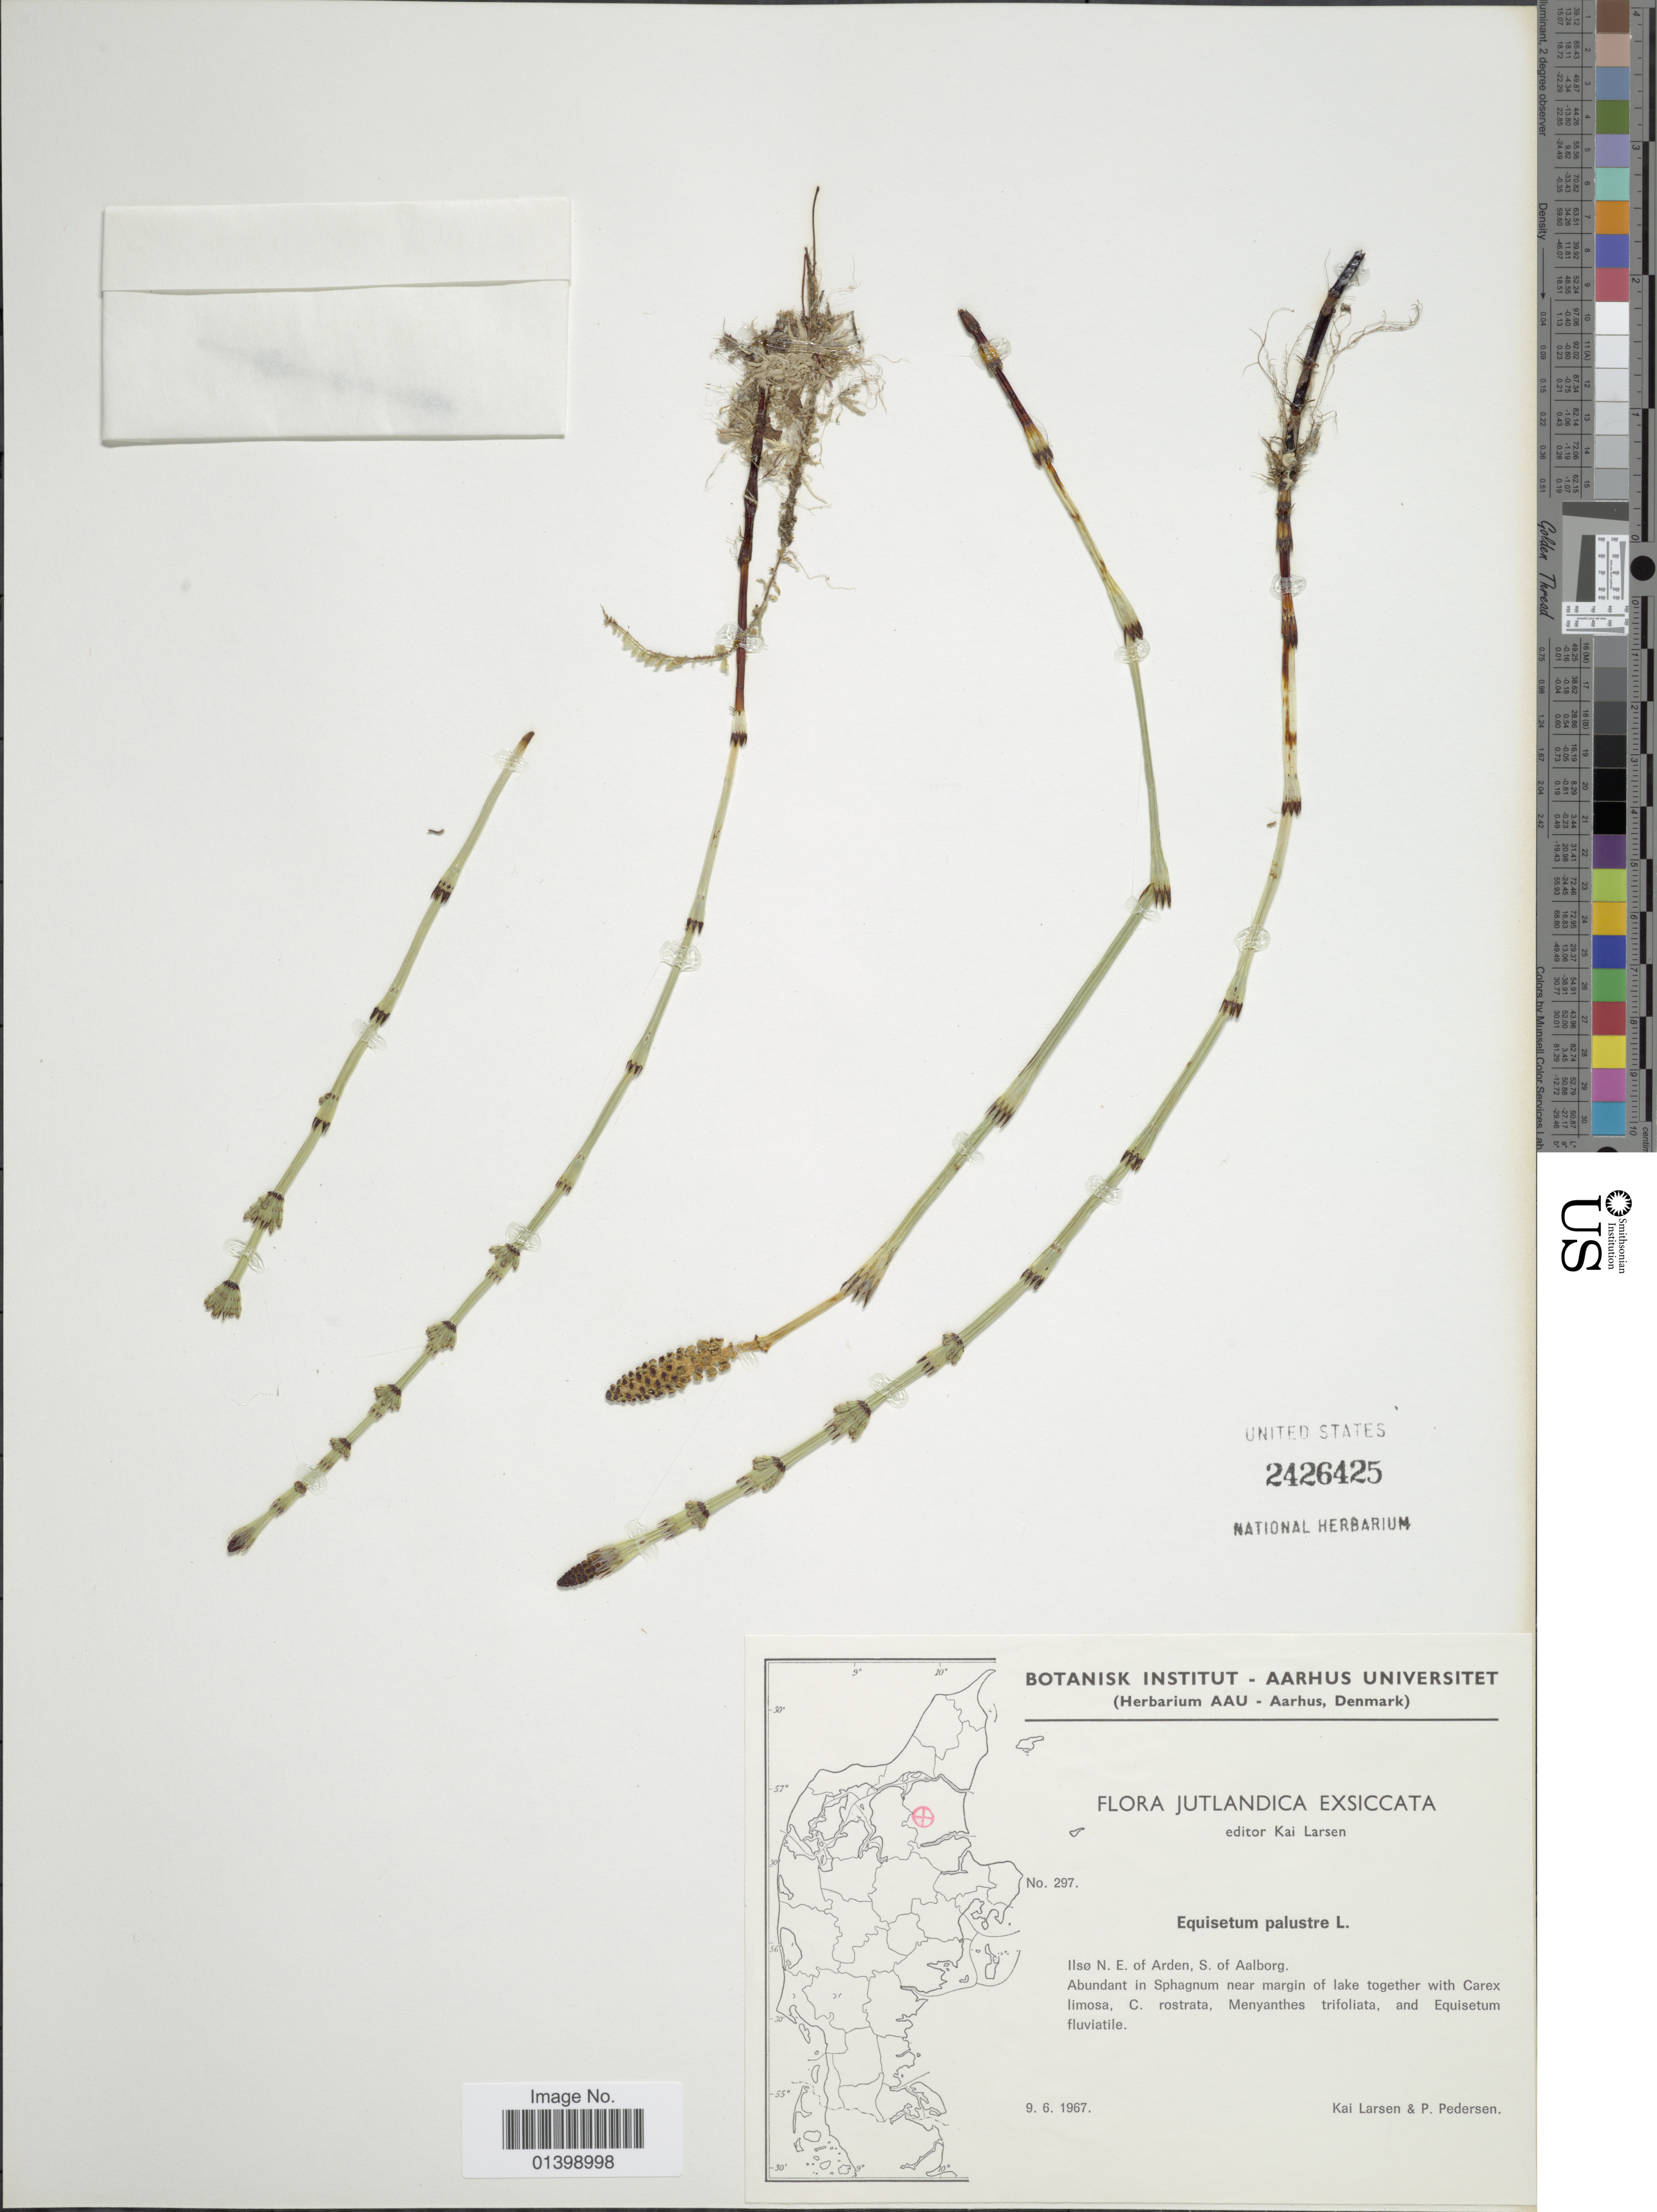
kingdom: Plantae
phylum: Tracheophyta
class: Polypodiopsida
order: Equisetales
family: Equisetaceae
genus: Equisetum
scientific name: Equisetum palustre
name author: L.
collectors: K. Larsen & P. Pedersen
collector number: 297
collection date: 1967-06-09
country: Denmark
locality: Jutlandica, Ilsø N.E. of Arden, S of Aalborg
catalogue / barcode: US 2426425